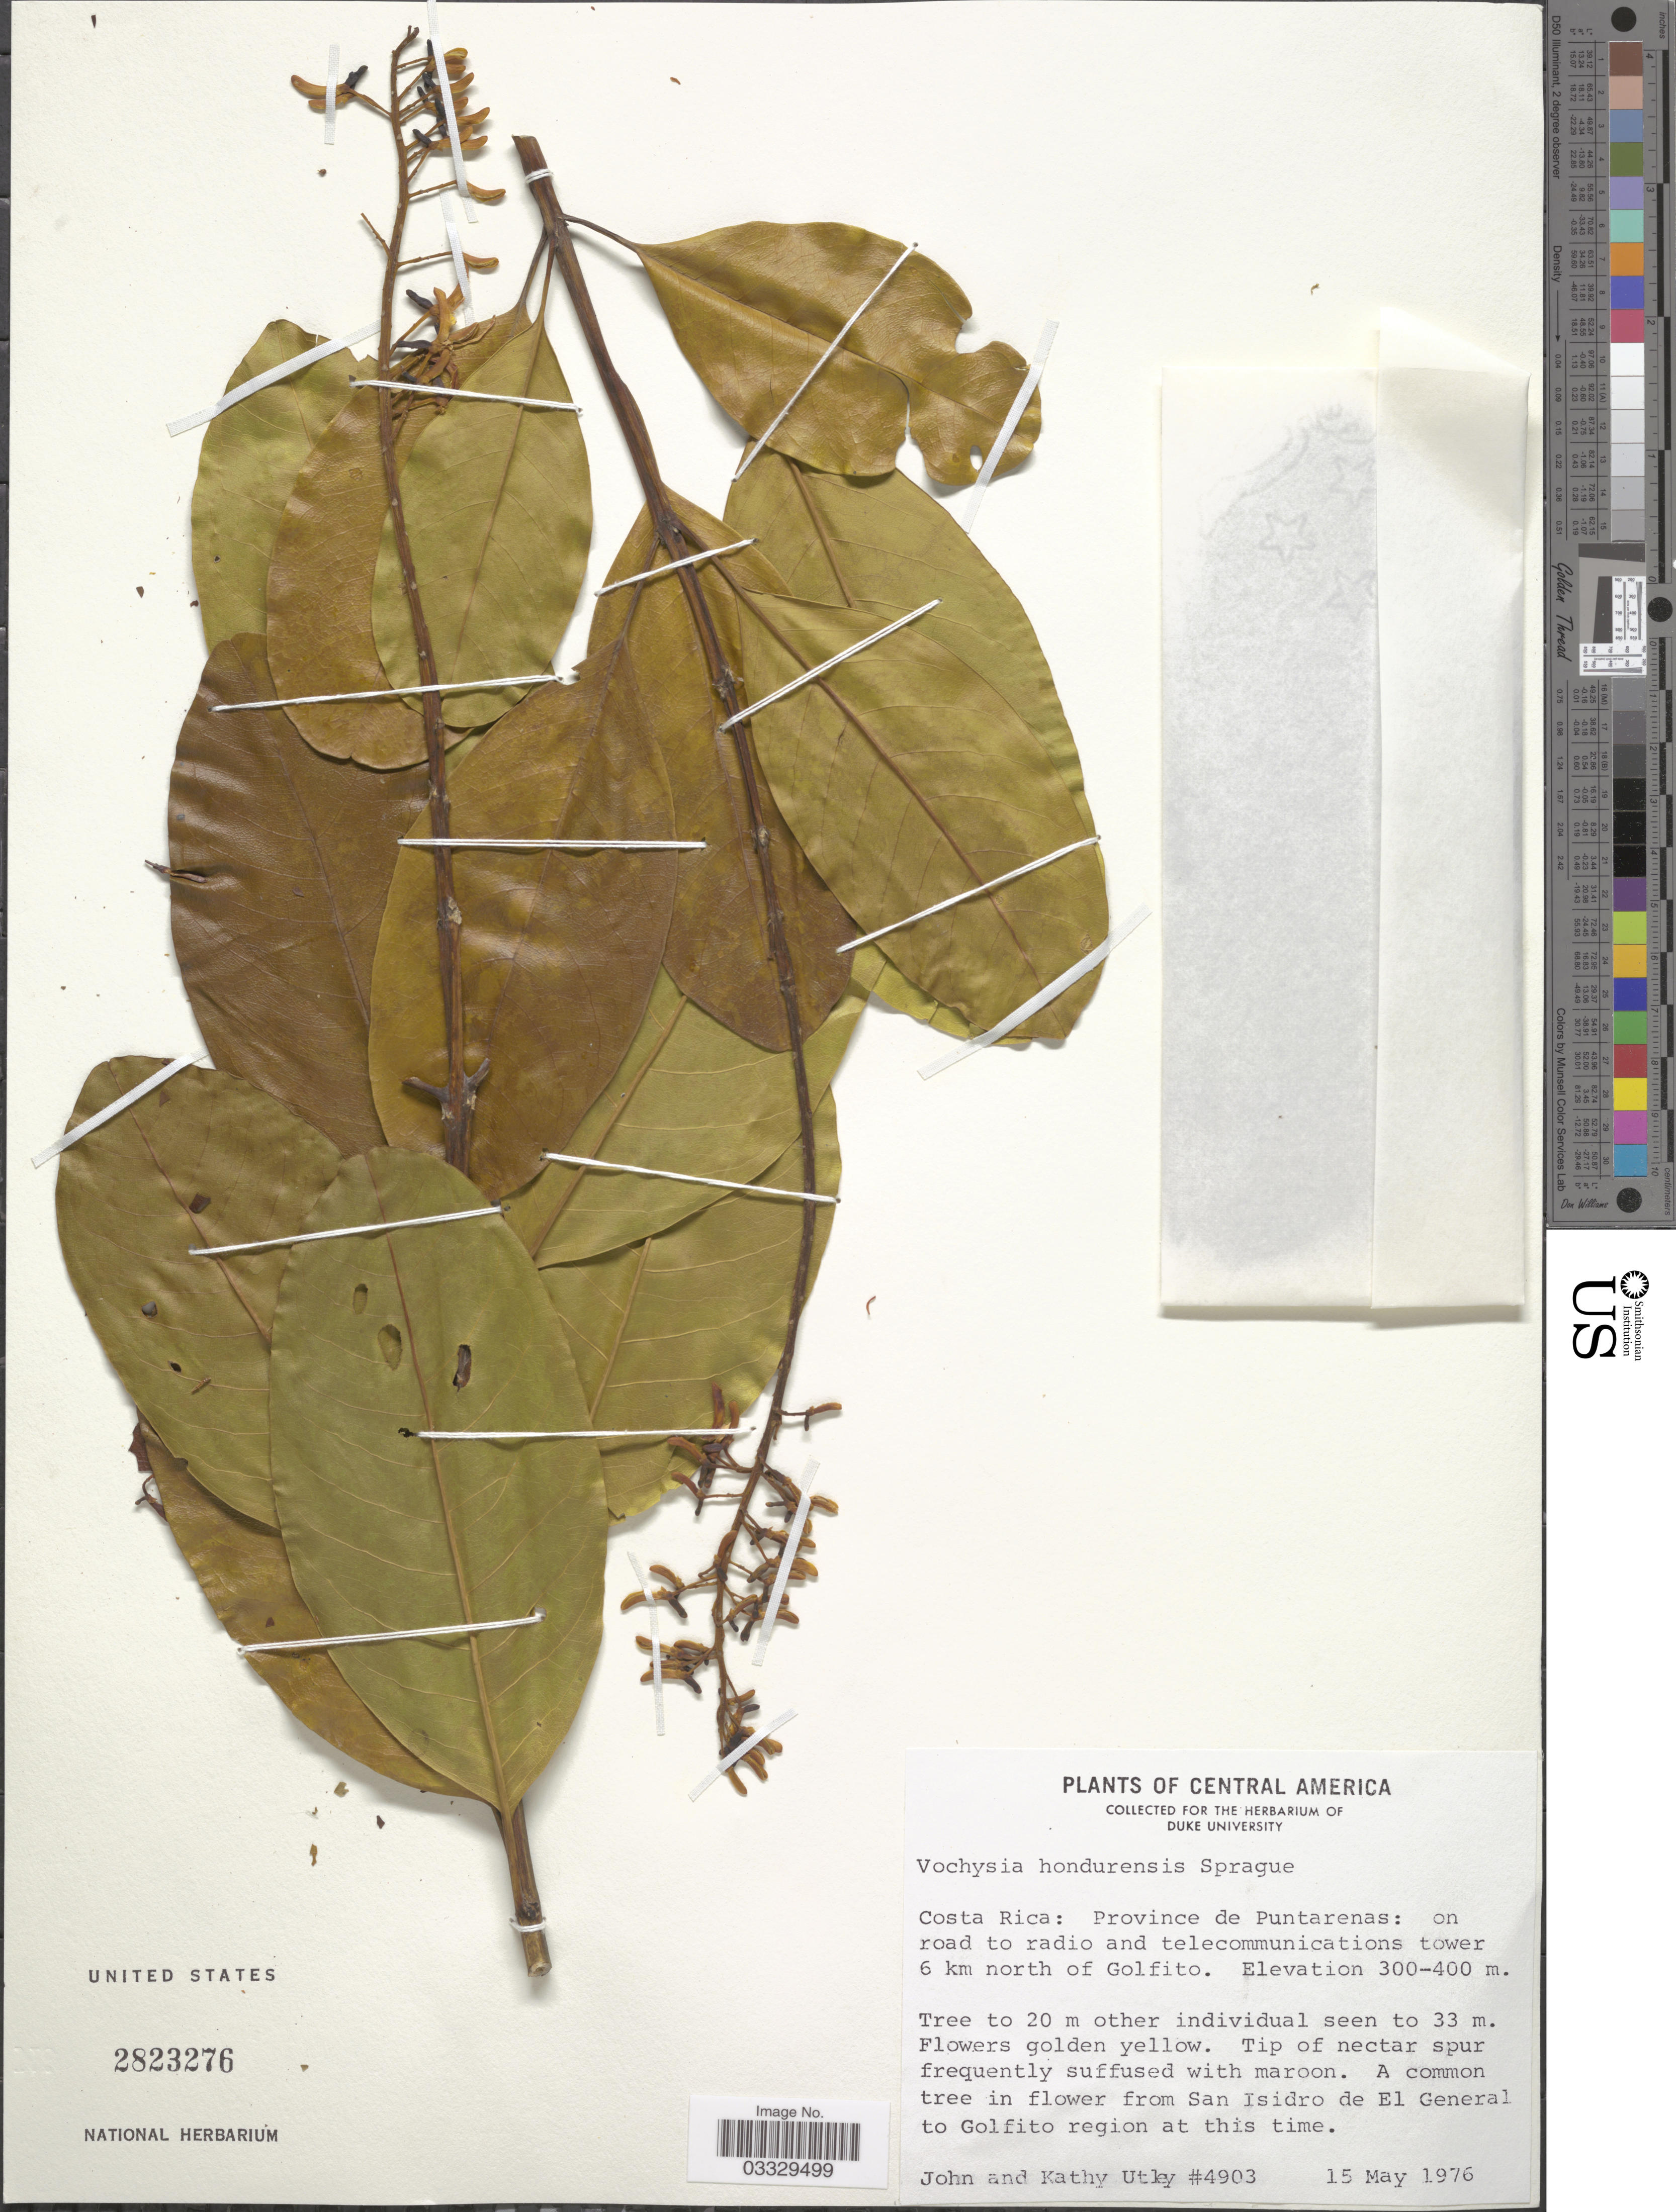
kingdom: Plantae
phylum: Tracheophyta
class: Magnoliopsida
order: Myrtales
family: Vochysiaceae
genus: Vochysia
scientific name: Vochysia hondurensis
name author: Sprague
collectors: J. F. Utley & K. Burt-Utley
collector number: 4903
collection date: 1976-05-15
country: Costa Rica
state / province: Puntarenas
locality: On road to radio and telecommunications tower 6 km north of Golfito.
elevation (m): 300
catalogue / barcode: US 2823276